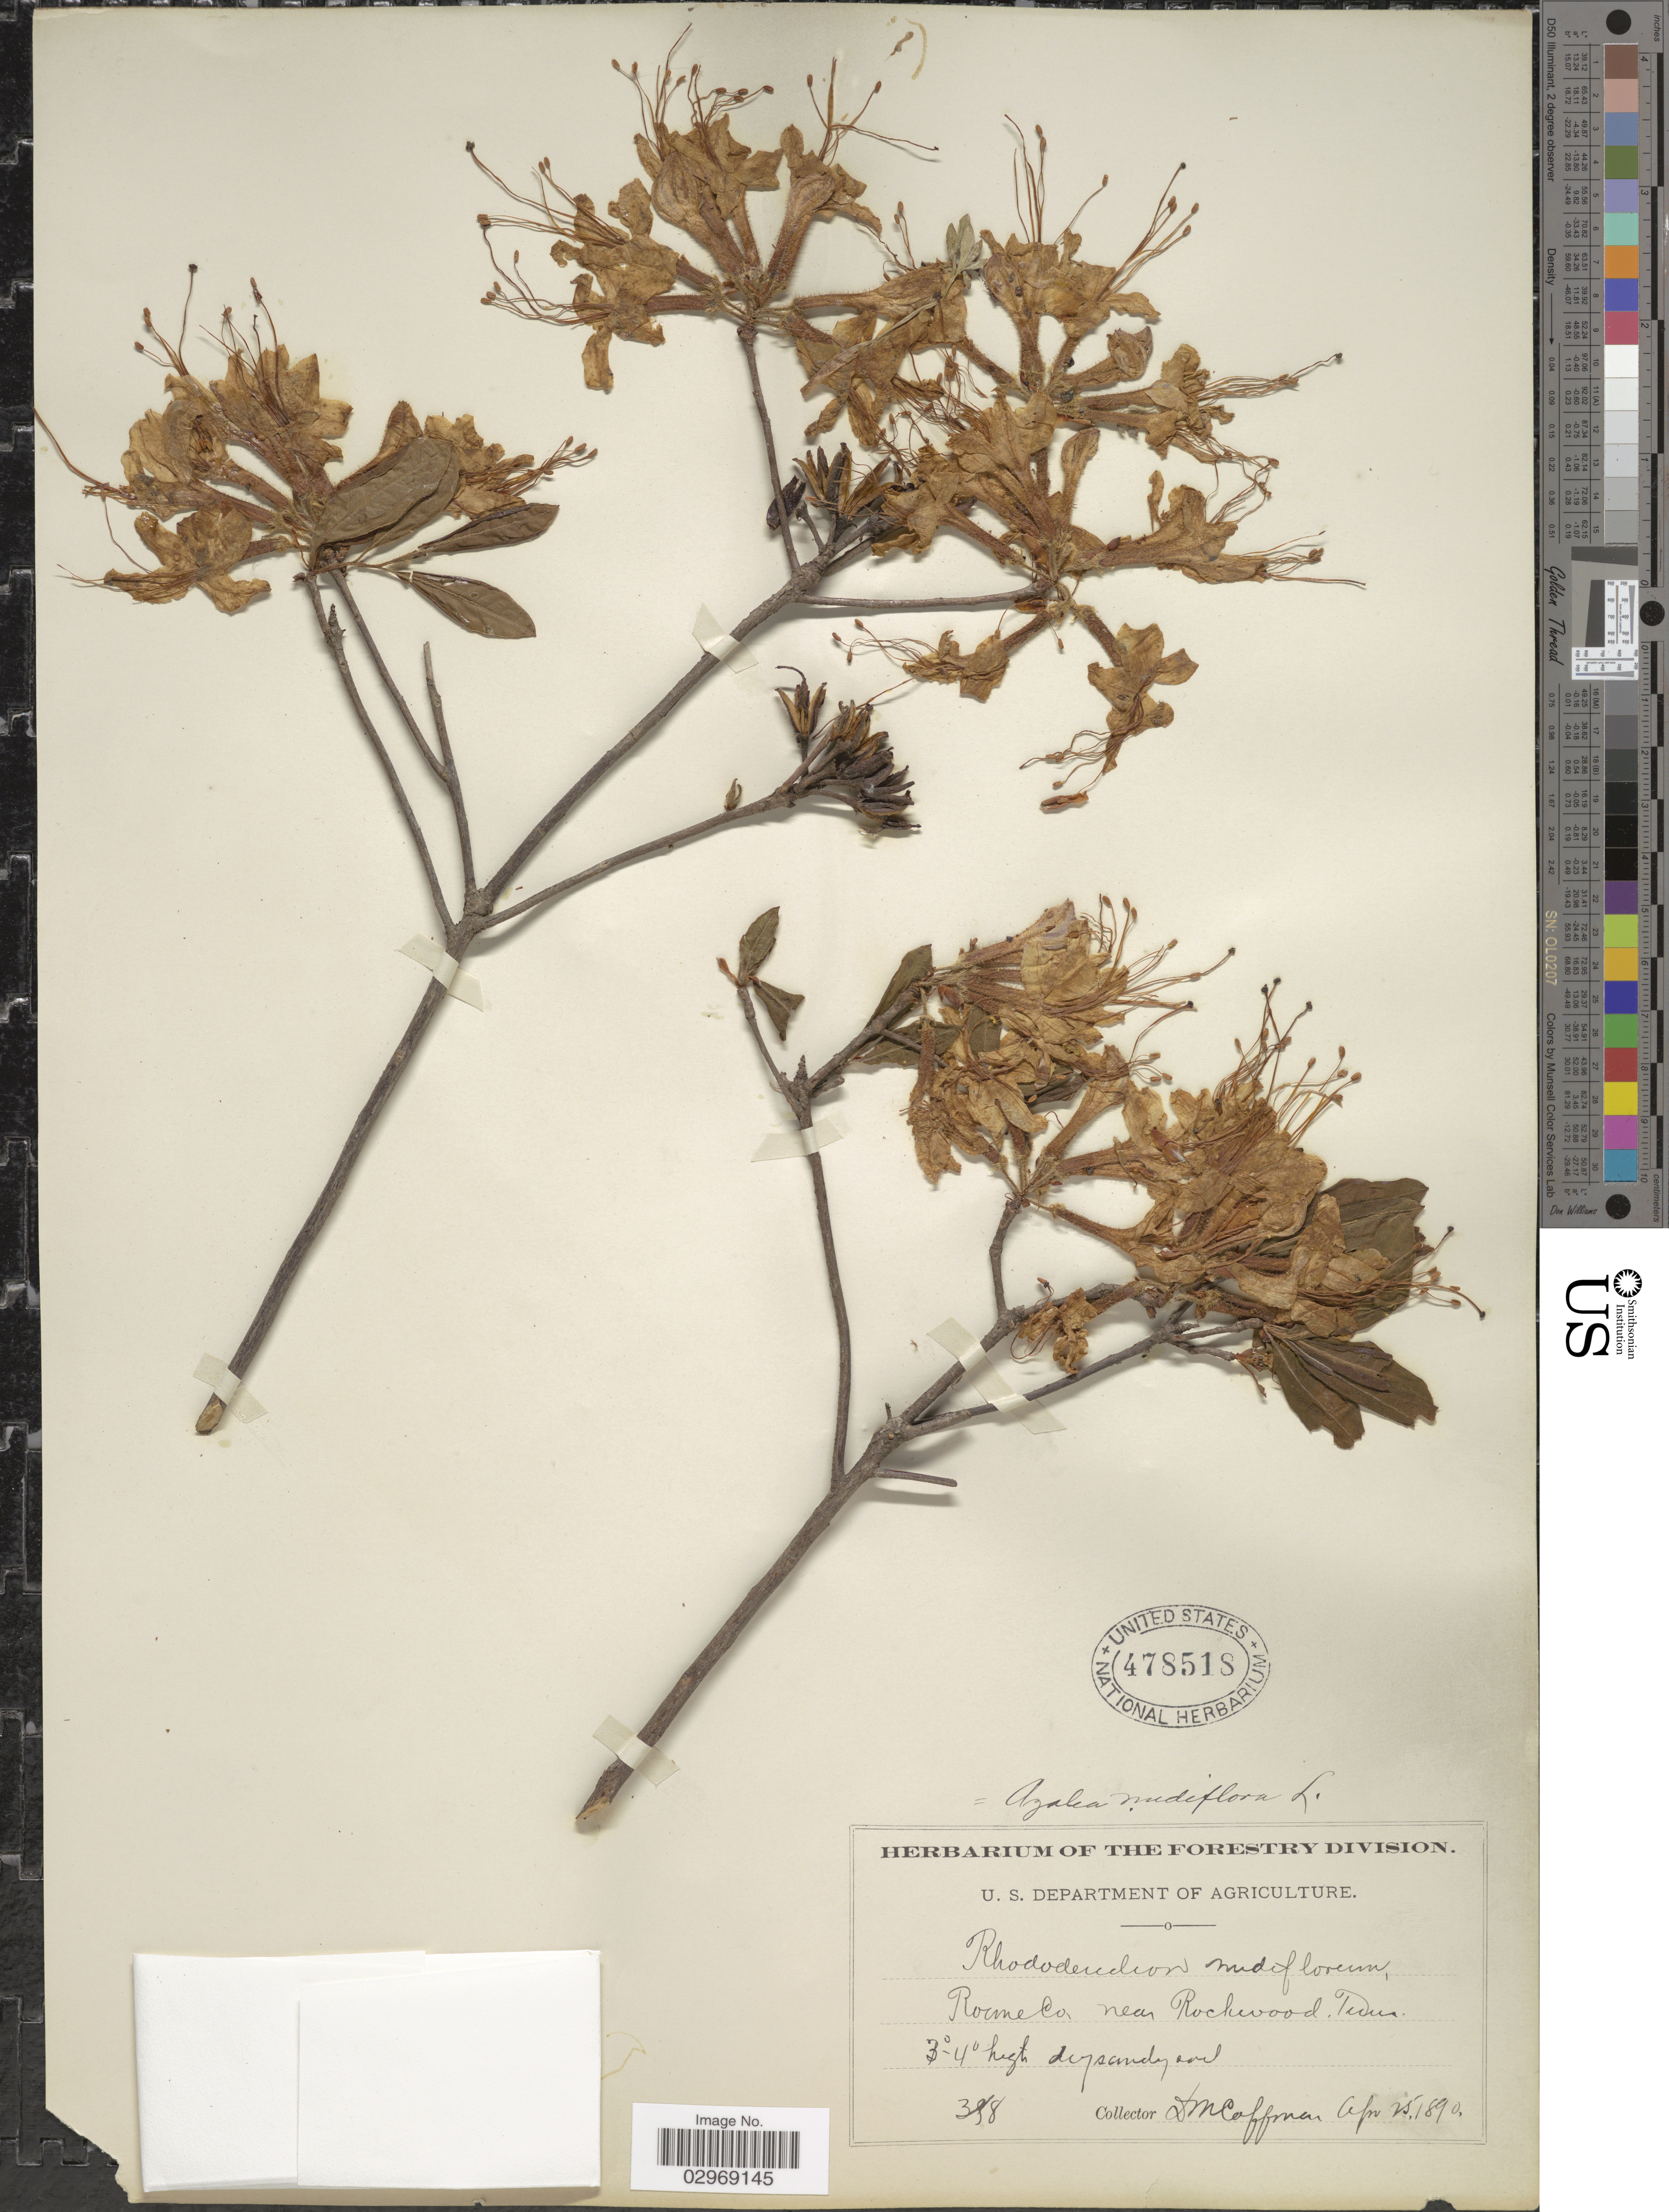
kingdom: Plantae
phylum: Tracheophyta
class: Magnoliopsida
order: Ericales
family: Ericaceae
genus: Rhododendron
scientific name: Rhododendron nudiflorum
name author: Torr.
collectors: D. M. Coffman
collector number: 388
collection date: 1890-04-25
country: United States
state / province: Tennessee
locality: Roane Co. near Rockwood, Tenn.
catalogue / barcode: US 478518